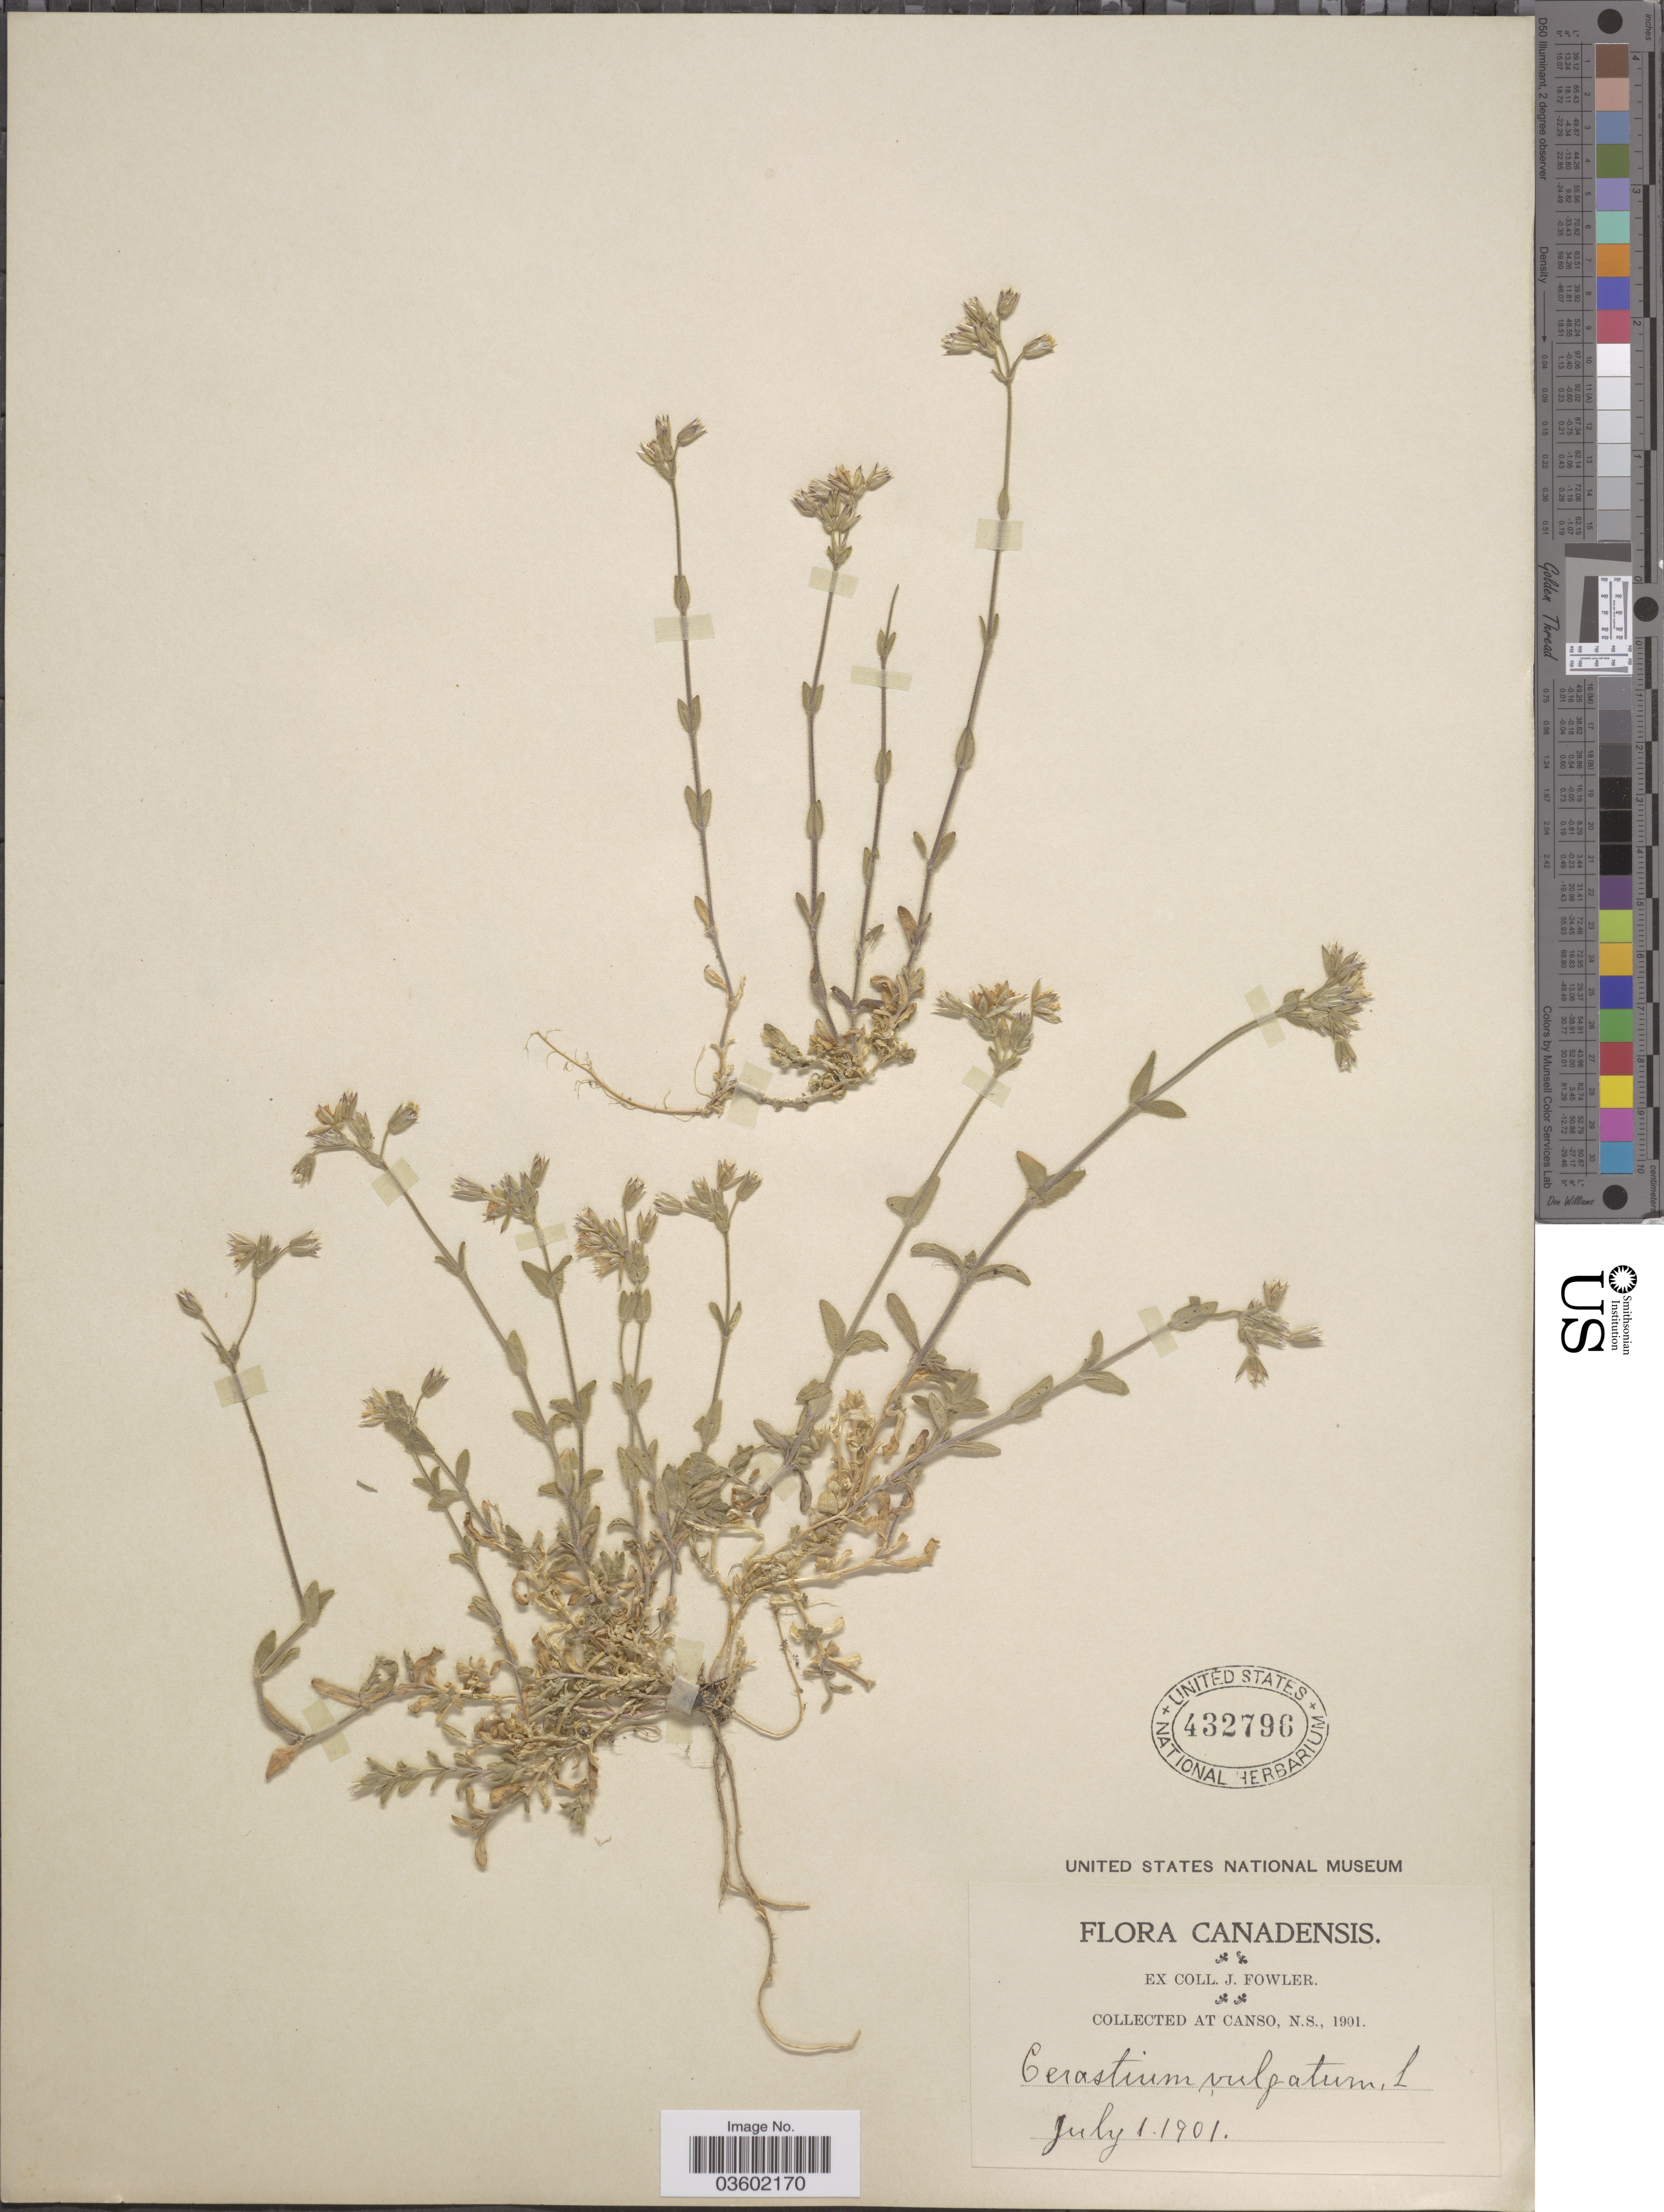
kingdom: Plantae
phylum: Tracheophyta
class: Magnoliopsida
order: Caryophyllales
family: Caryophyllaceae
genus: Cerastium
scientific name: Cerastium vulgatum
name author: L.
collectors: J. Fowler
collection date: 1901-07-01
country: Canada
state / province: Nova Scotia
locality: At Canso.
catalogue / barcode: US 432796